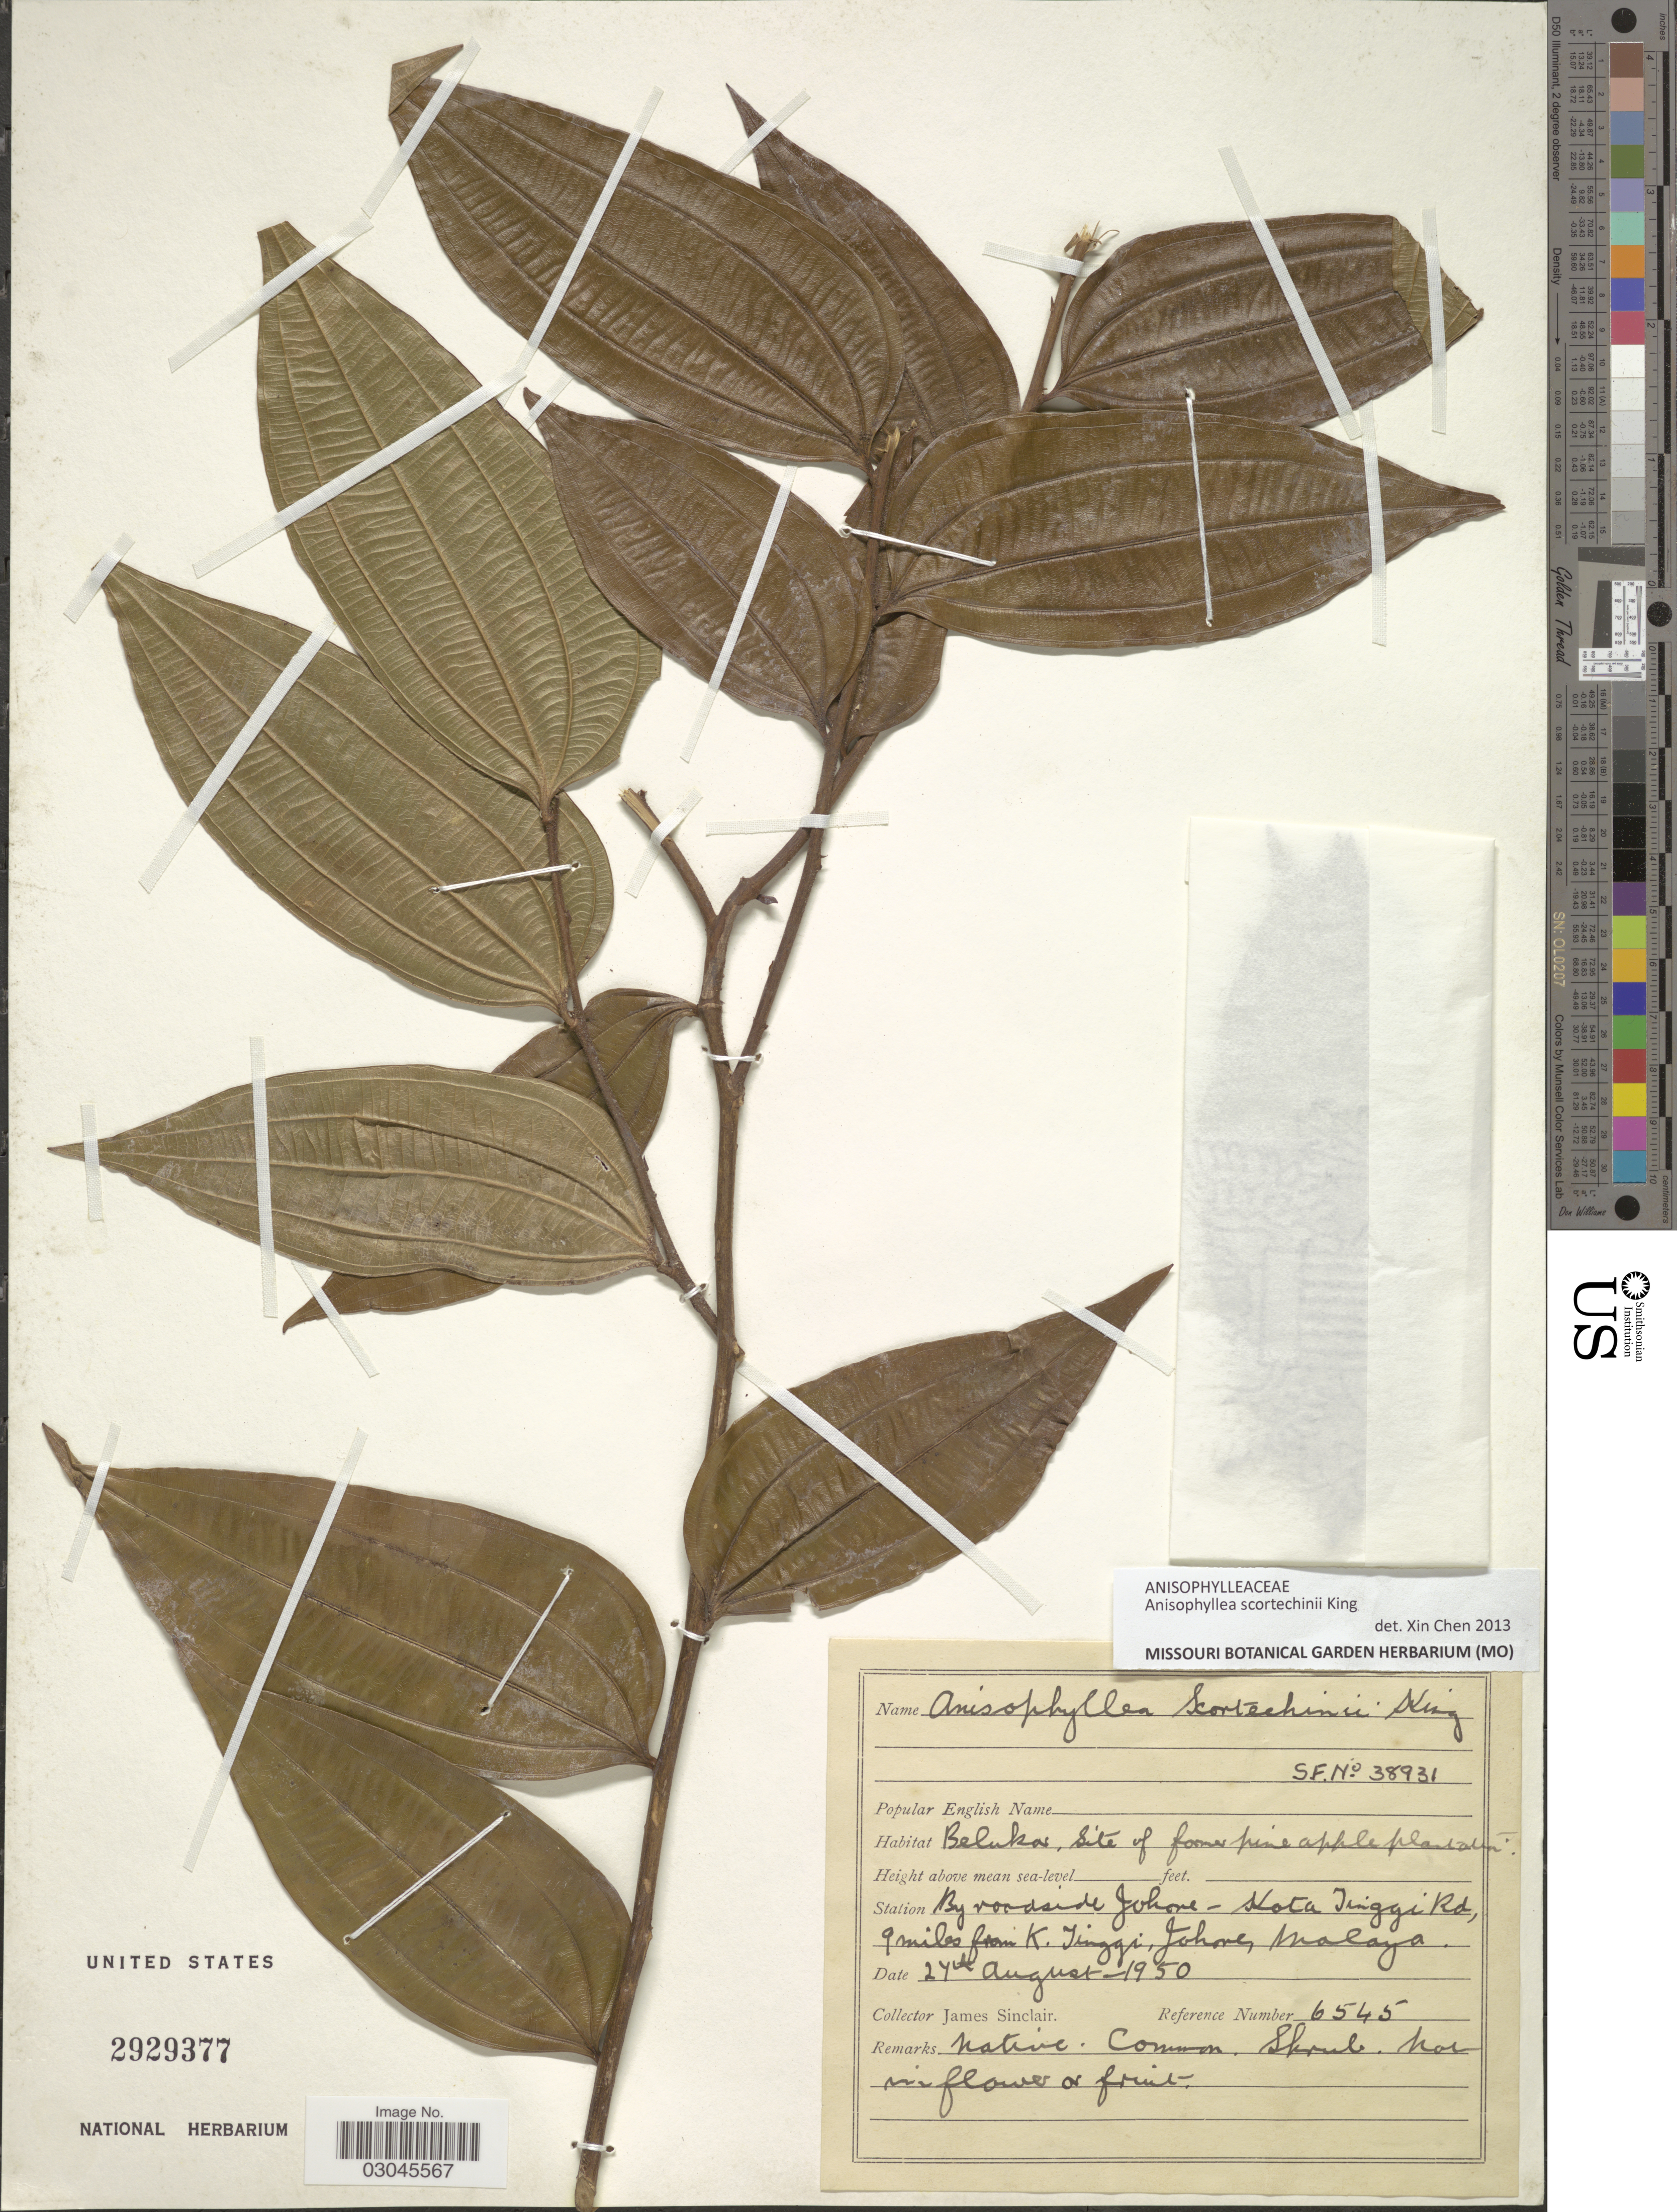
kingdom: Plantae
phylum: Tracheophyta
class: Magnoliopsida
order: Cucurbitales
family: Anisophylleaceae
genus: Anisophyllea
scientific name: Anisophyllea scortechinii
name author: King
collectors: J. Sinclair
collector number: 6545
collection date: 1950-08-27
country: Malaysia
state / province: Johor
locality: By roadside Johore-Kota Tinggi Rd, 9 miles from K. Tinggi, Johore, Malaya.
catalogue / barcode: US 2929377